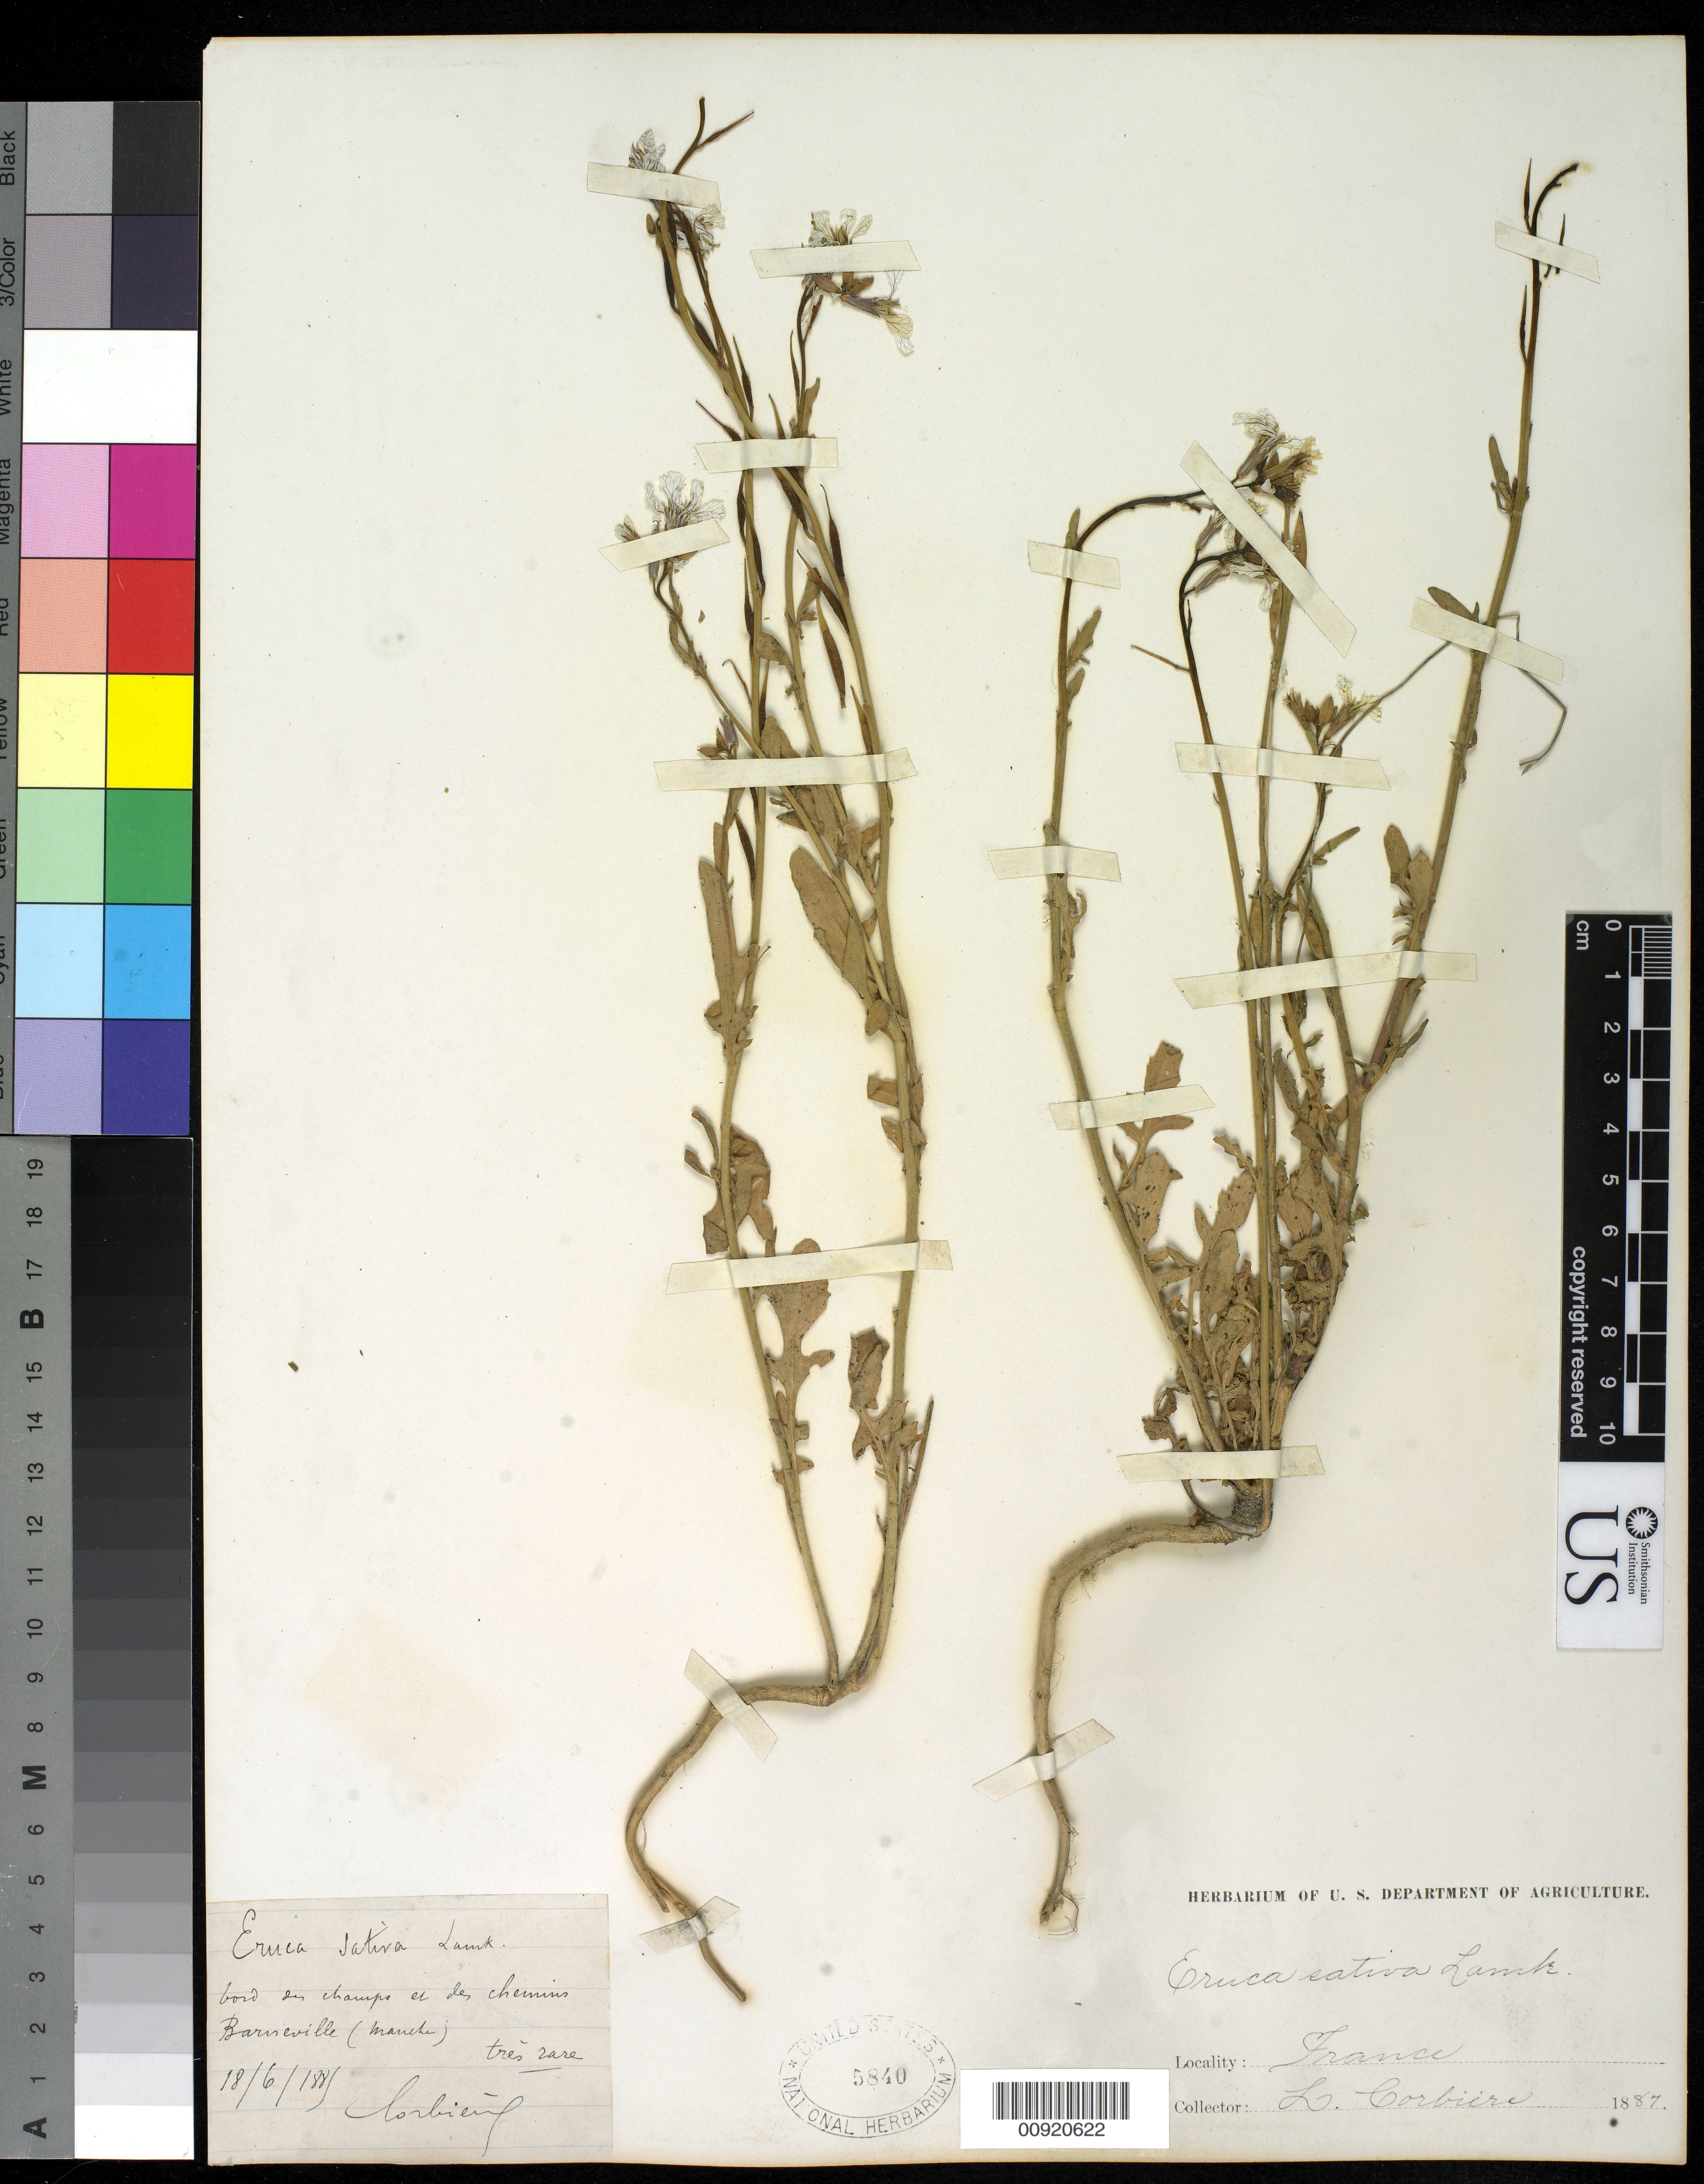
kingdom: Plantae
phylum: Tracheophyta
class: Magnoliopsida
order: Brassicales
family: Brassicaceae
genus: Eruca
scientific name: Eruca sativa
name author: Mill.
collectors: L. Corbière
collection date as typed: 18 Jun 1887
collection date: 1887-06-18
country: France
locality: Manche dept, Barneville-Carteret (commune)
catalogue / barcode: US 5840